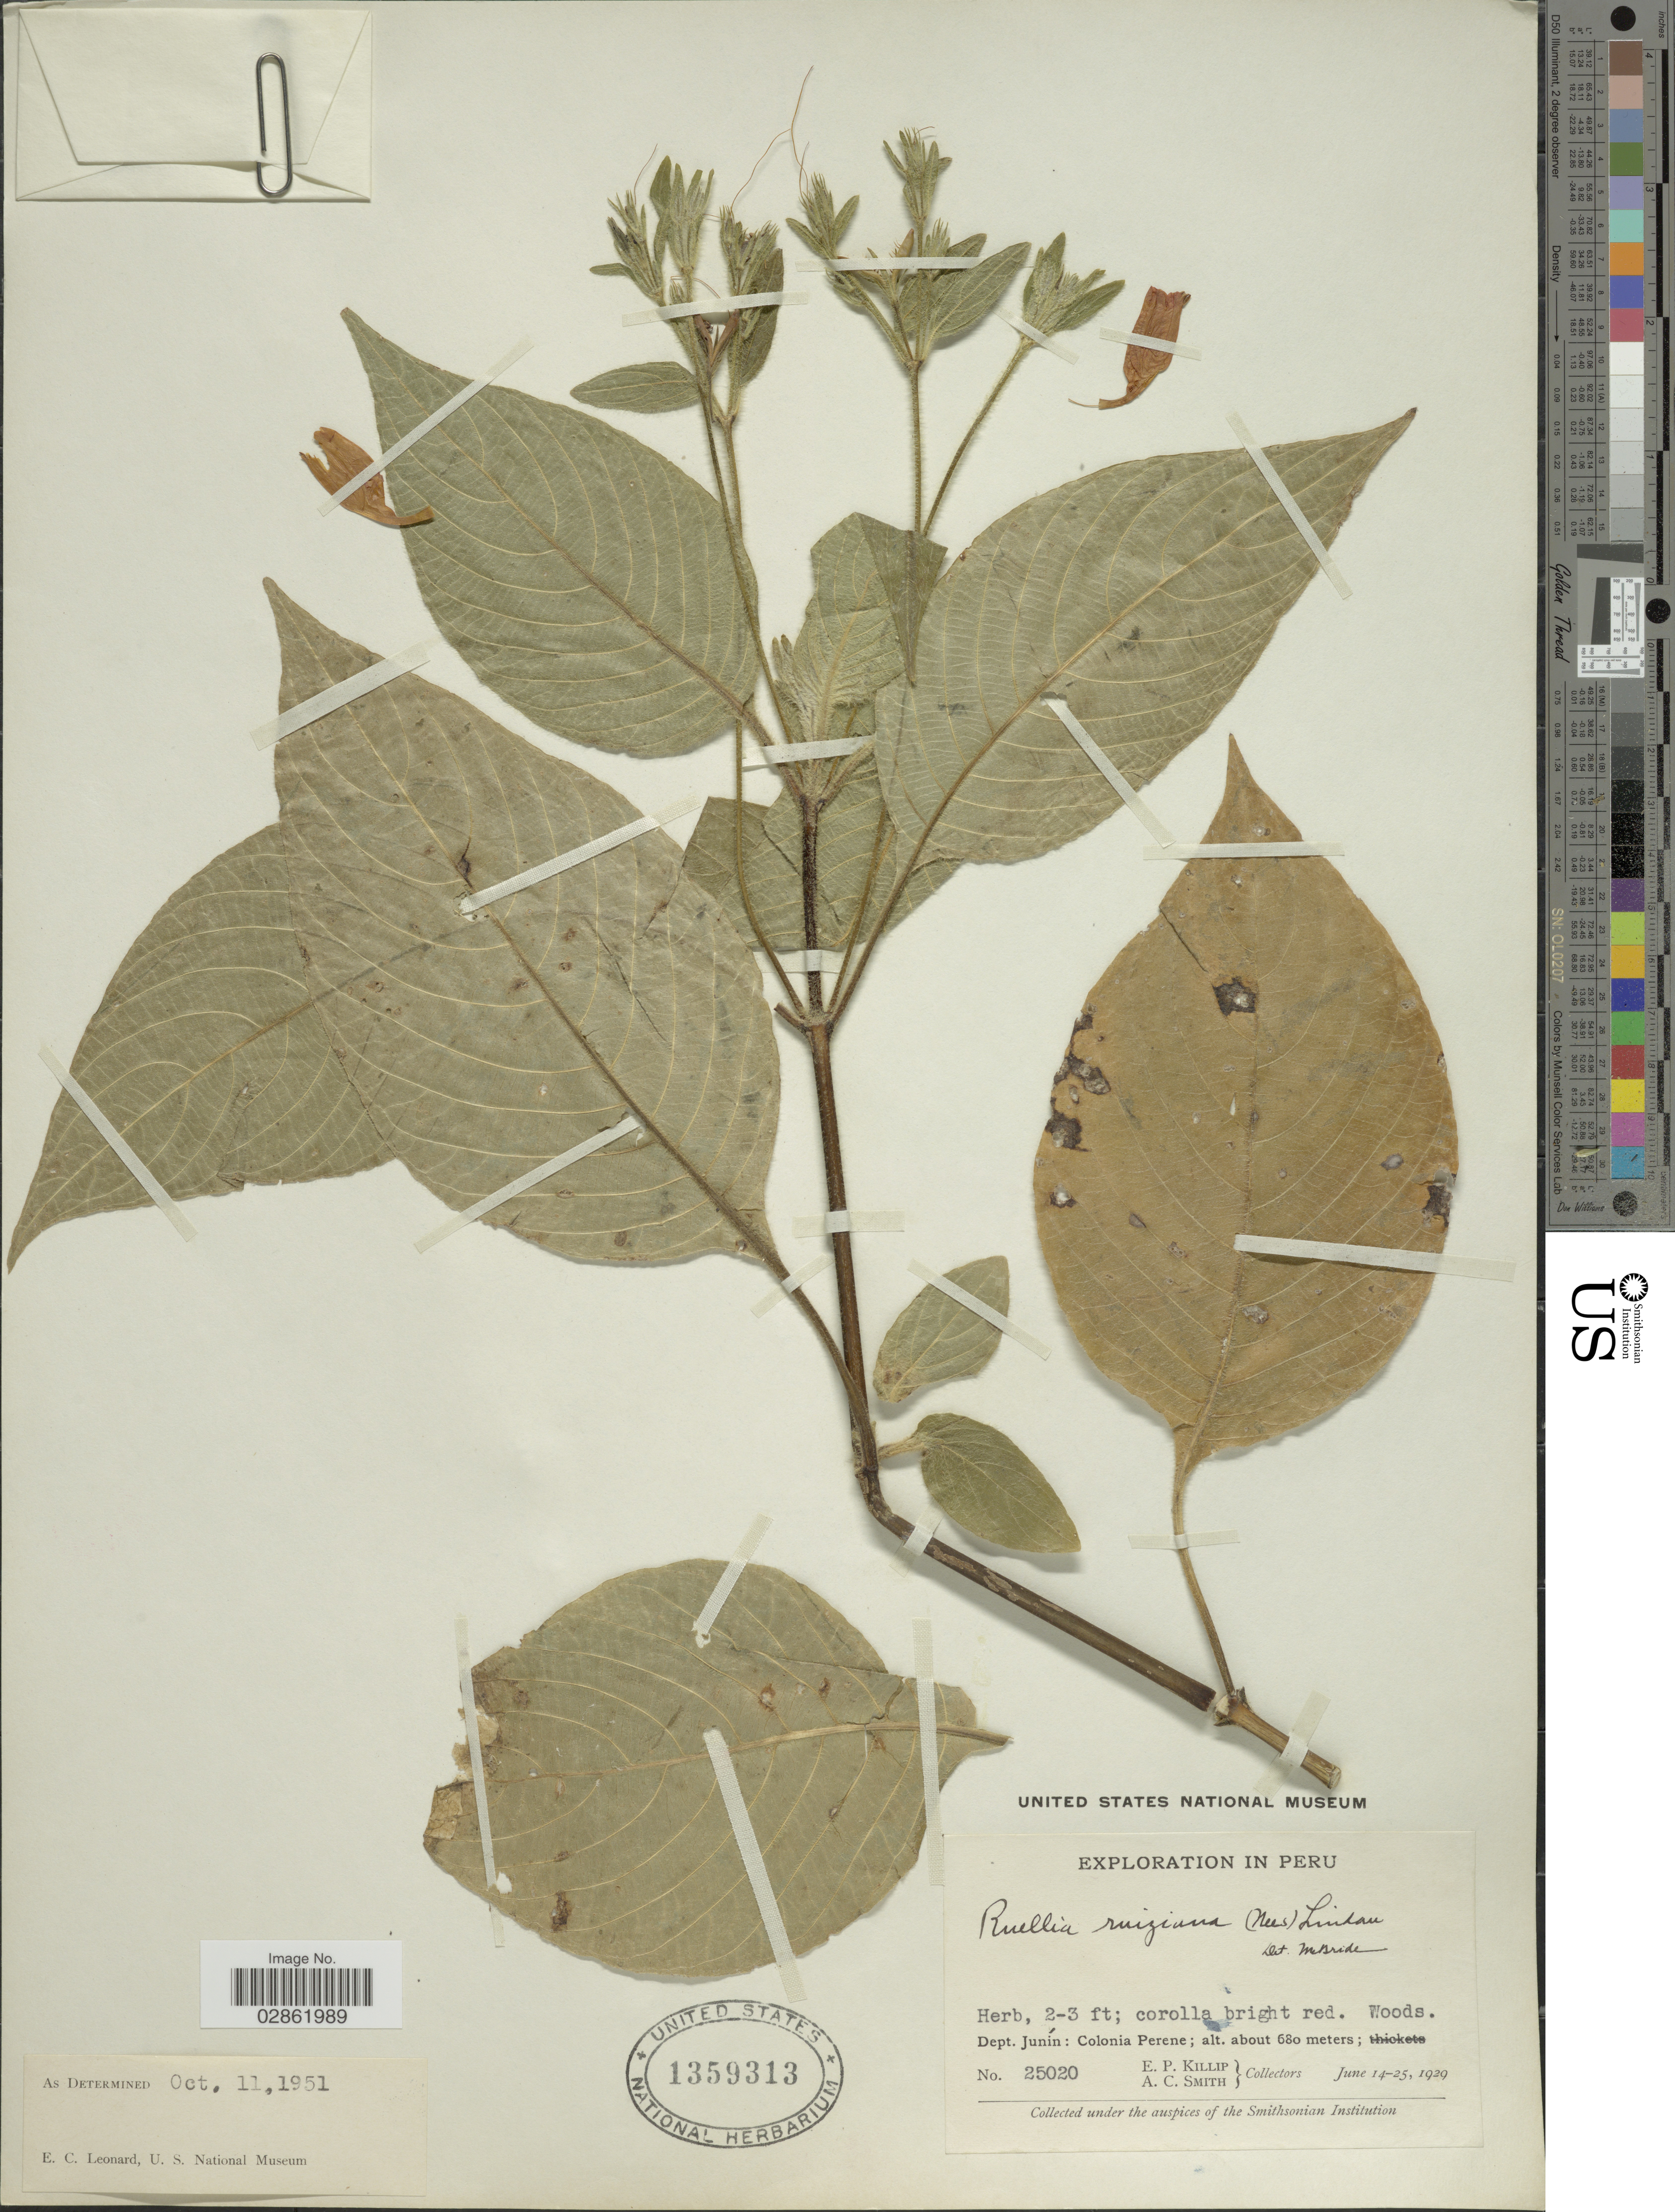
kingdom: Plantae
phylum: Tracheophyta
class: Magnoliopsida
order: Lamiales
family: Acanthaceae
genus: Ruellia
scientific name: Ruellia ruiziana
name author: (Nees) Lindau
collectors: E. P. Killip & A. C. Smith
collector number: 25020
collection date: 1929-06-14/1929-06-25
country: Peru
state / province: Junín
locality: Dept. Junín: Colonia Perene.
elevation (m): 680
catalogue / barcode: US 1359313